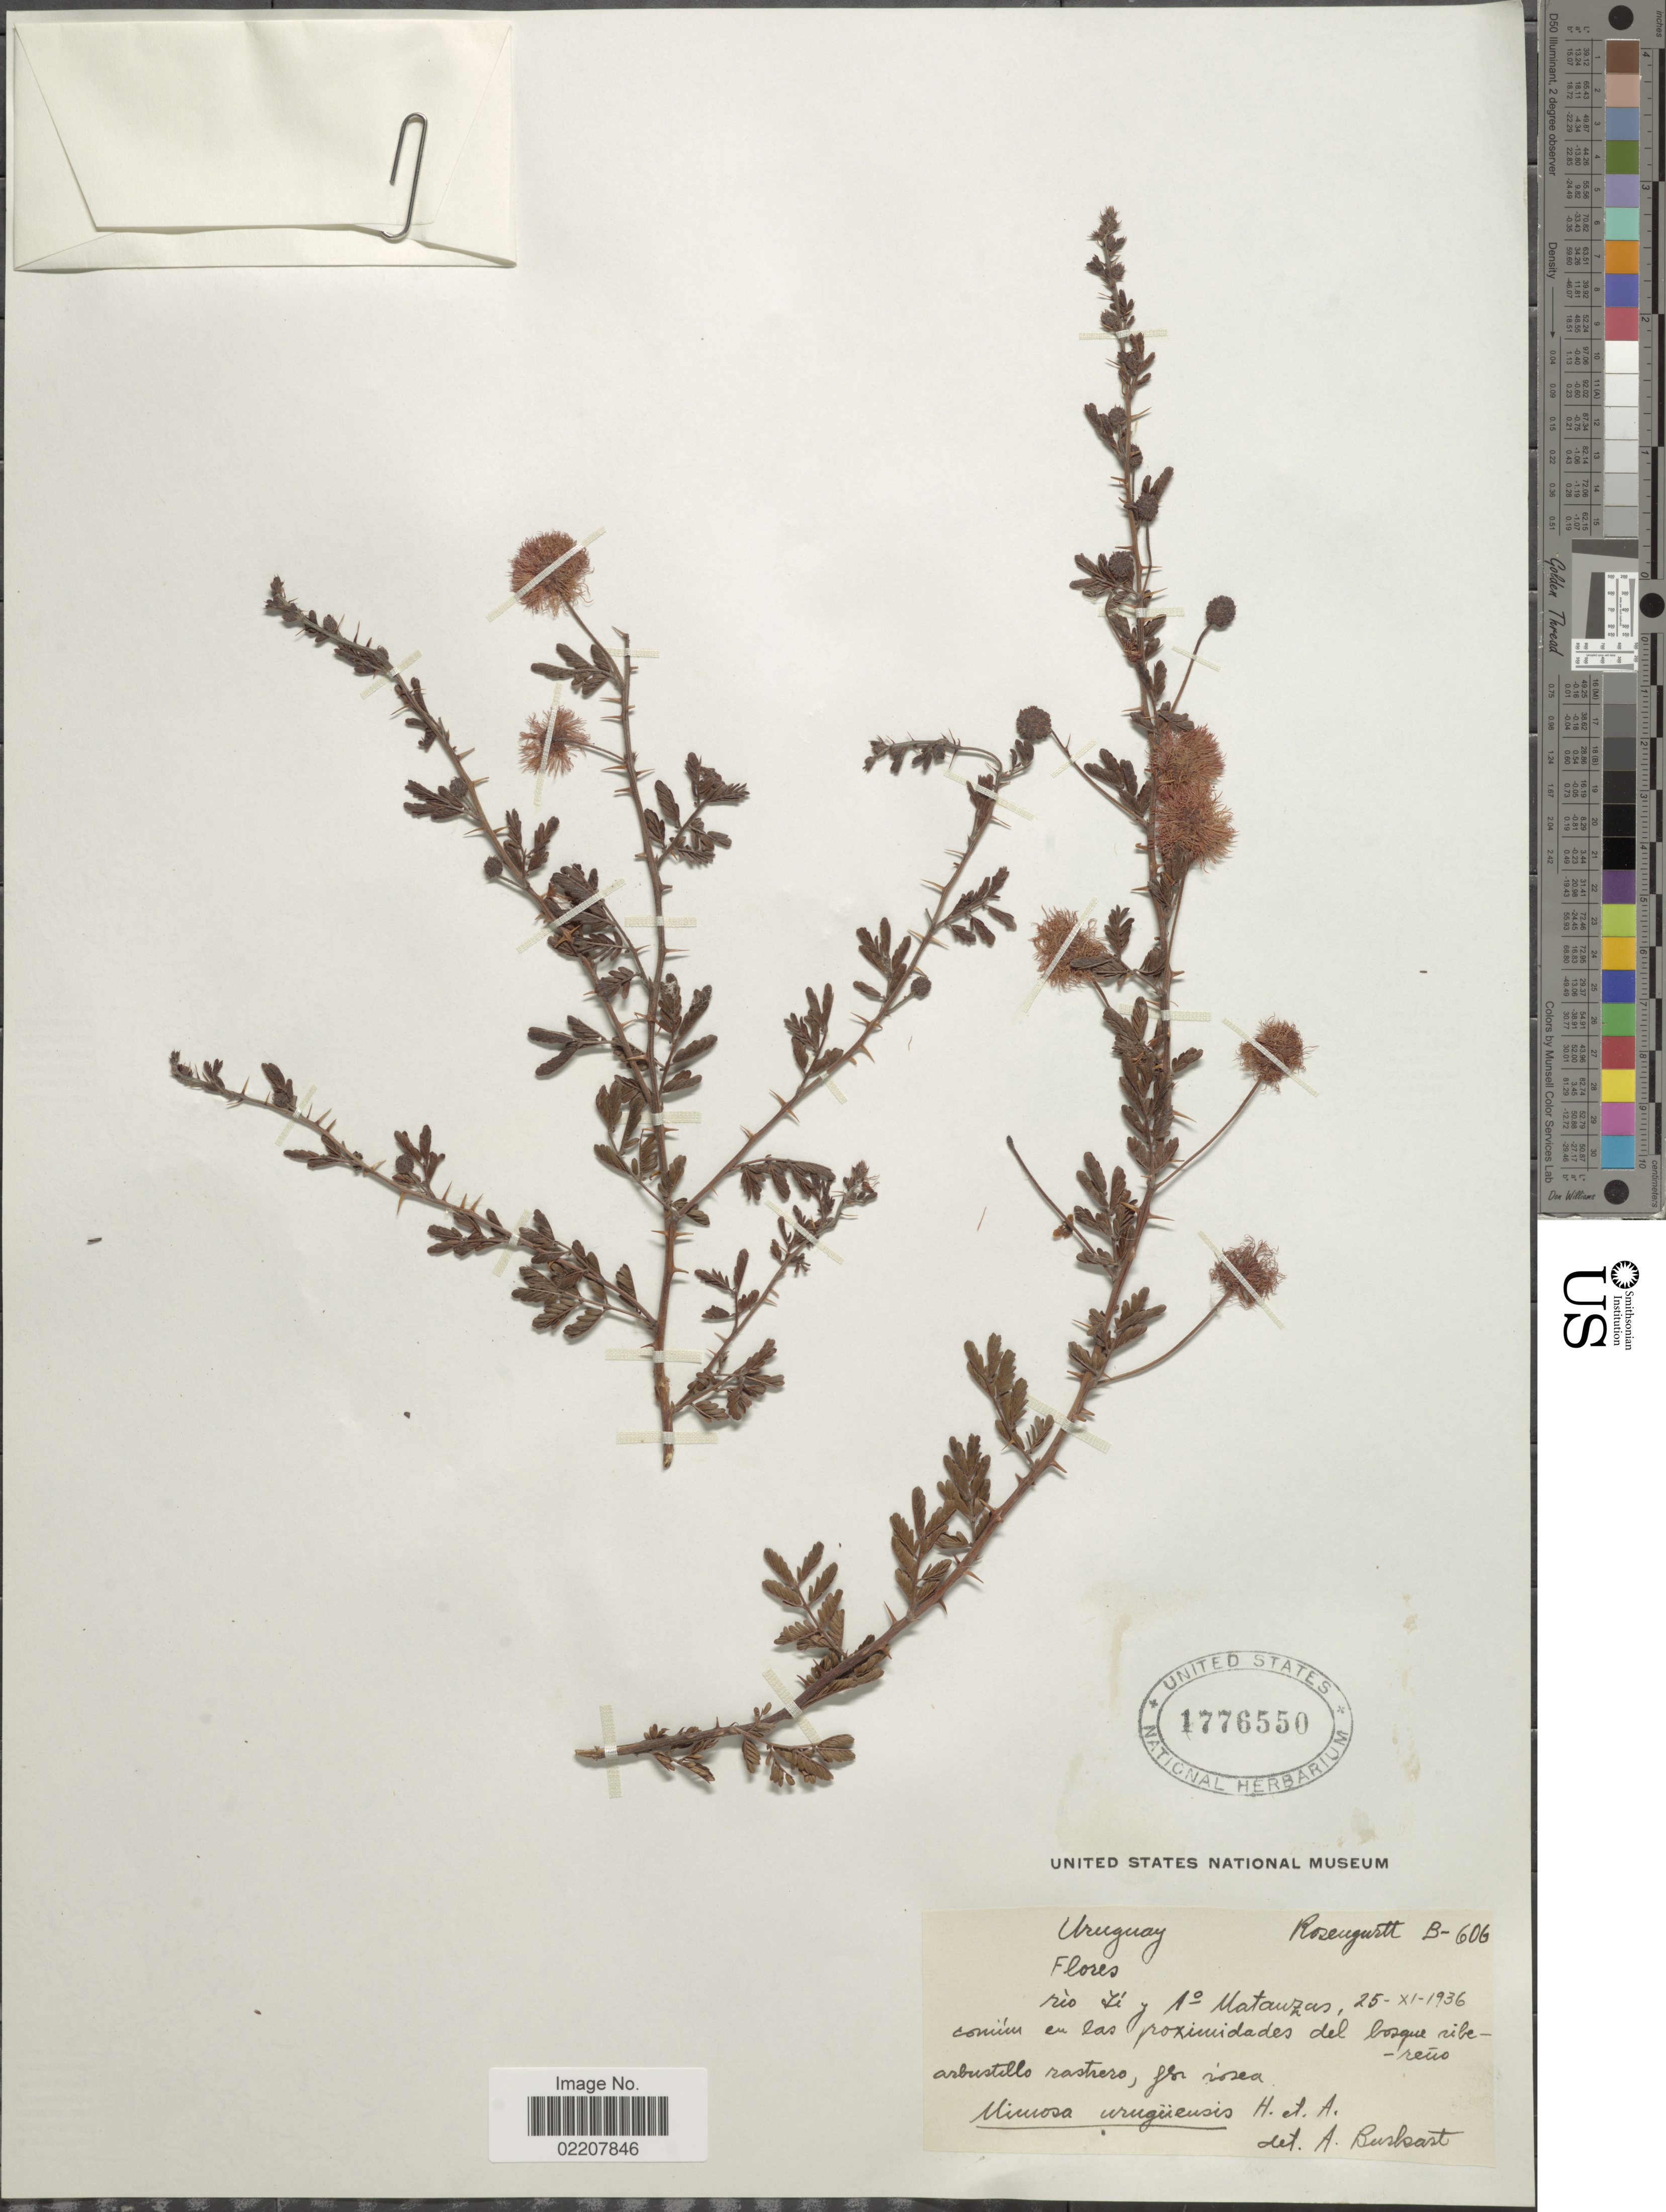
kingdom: Plantae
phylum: Tracheophyta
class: Magnoliopsida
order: Fabales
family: Fabaceae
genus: Mimosa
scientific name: Mimosa uruguensis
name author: Hook. & Arn.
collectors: Rosengurtt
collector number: B-606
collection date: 1936-11-25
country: Uruguay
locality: Rio Zi y A matauras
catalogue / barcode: US 1776550